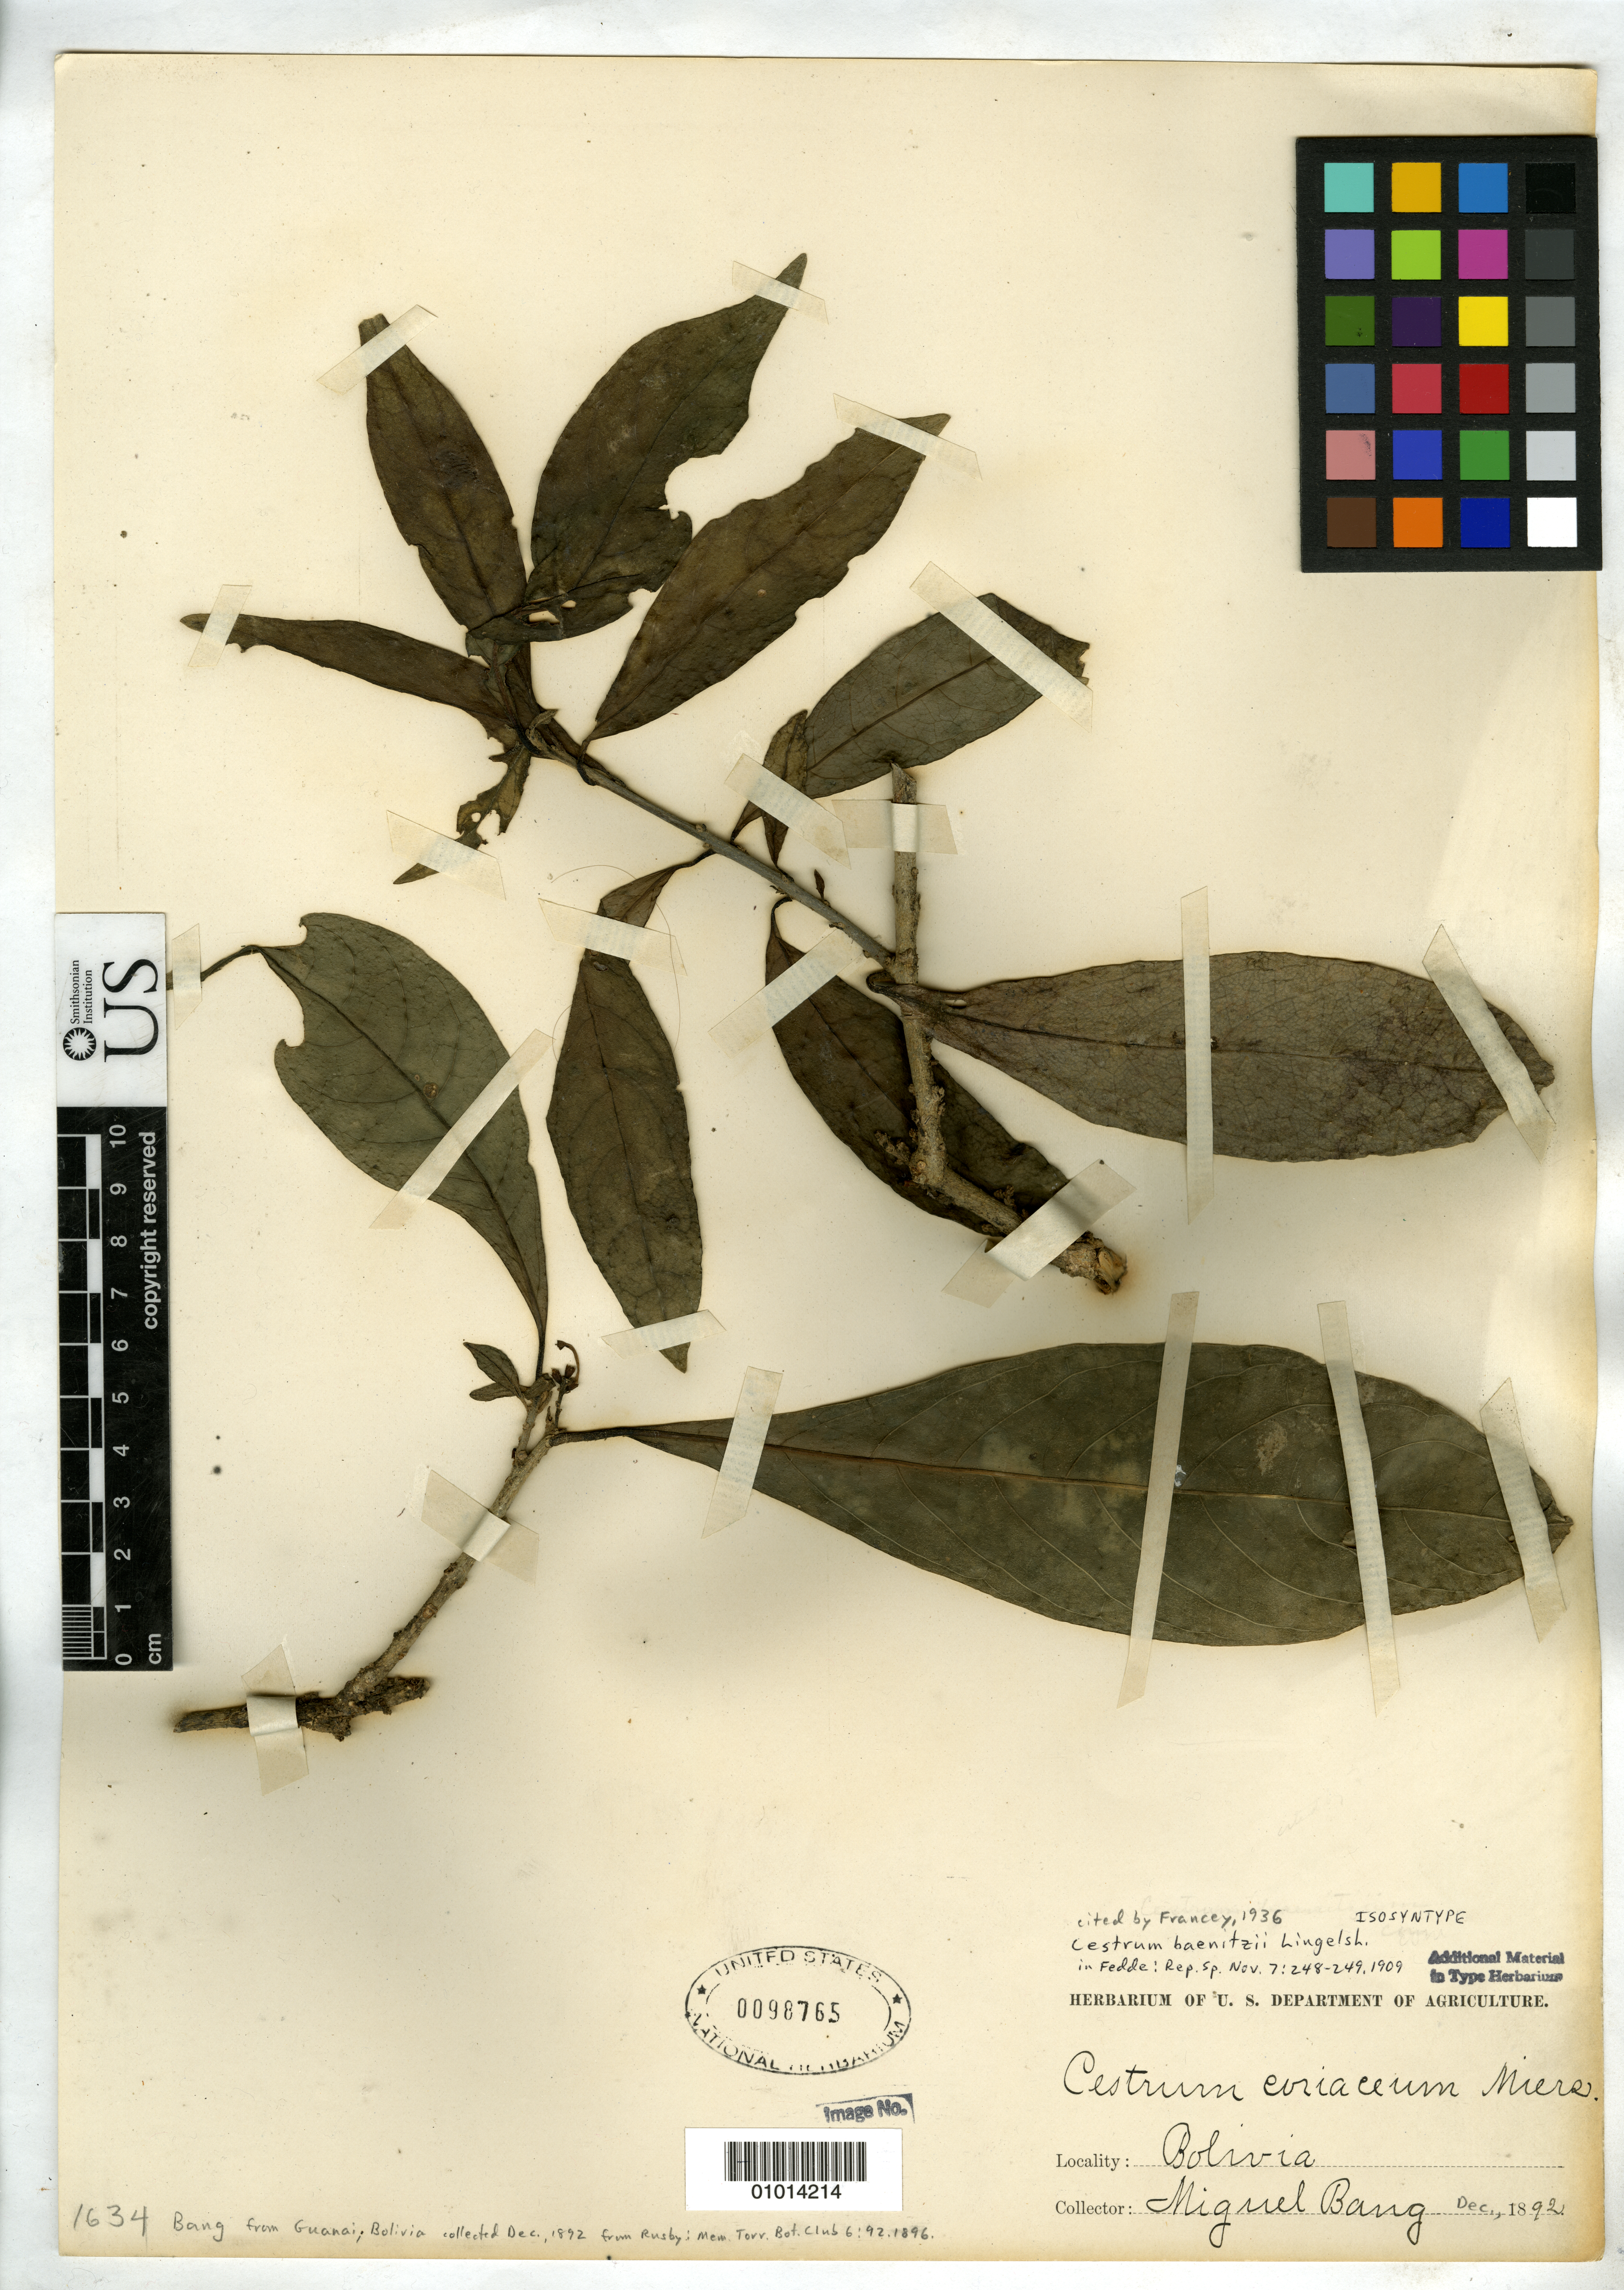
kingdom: Plantae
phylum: Tracheophyta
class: Magnoliopsida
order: Solanales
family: Solanaceae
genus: Cestrum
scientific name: Cestrum baenitzii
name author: Lingelsh.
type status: Isosyntype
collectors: M. Bang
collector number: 1634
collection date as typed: Dec 1892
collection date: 1892-12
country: Bolivia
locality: Guanai.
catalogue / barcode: US 98765